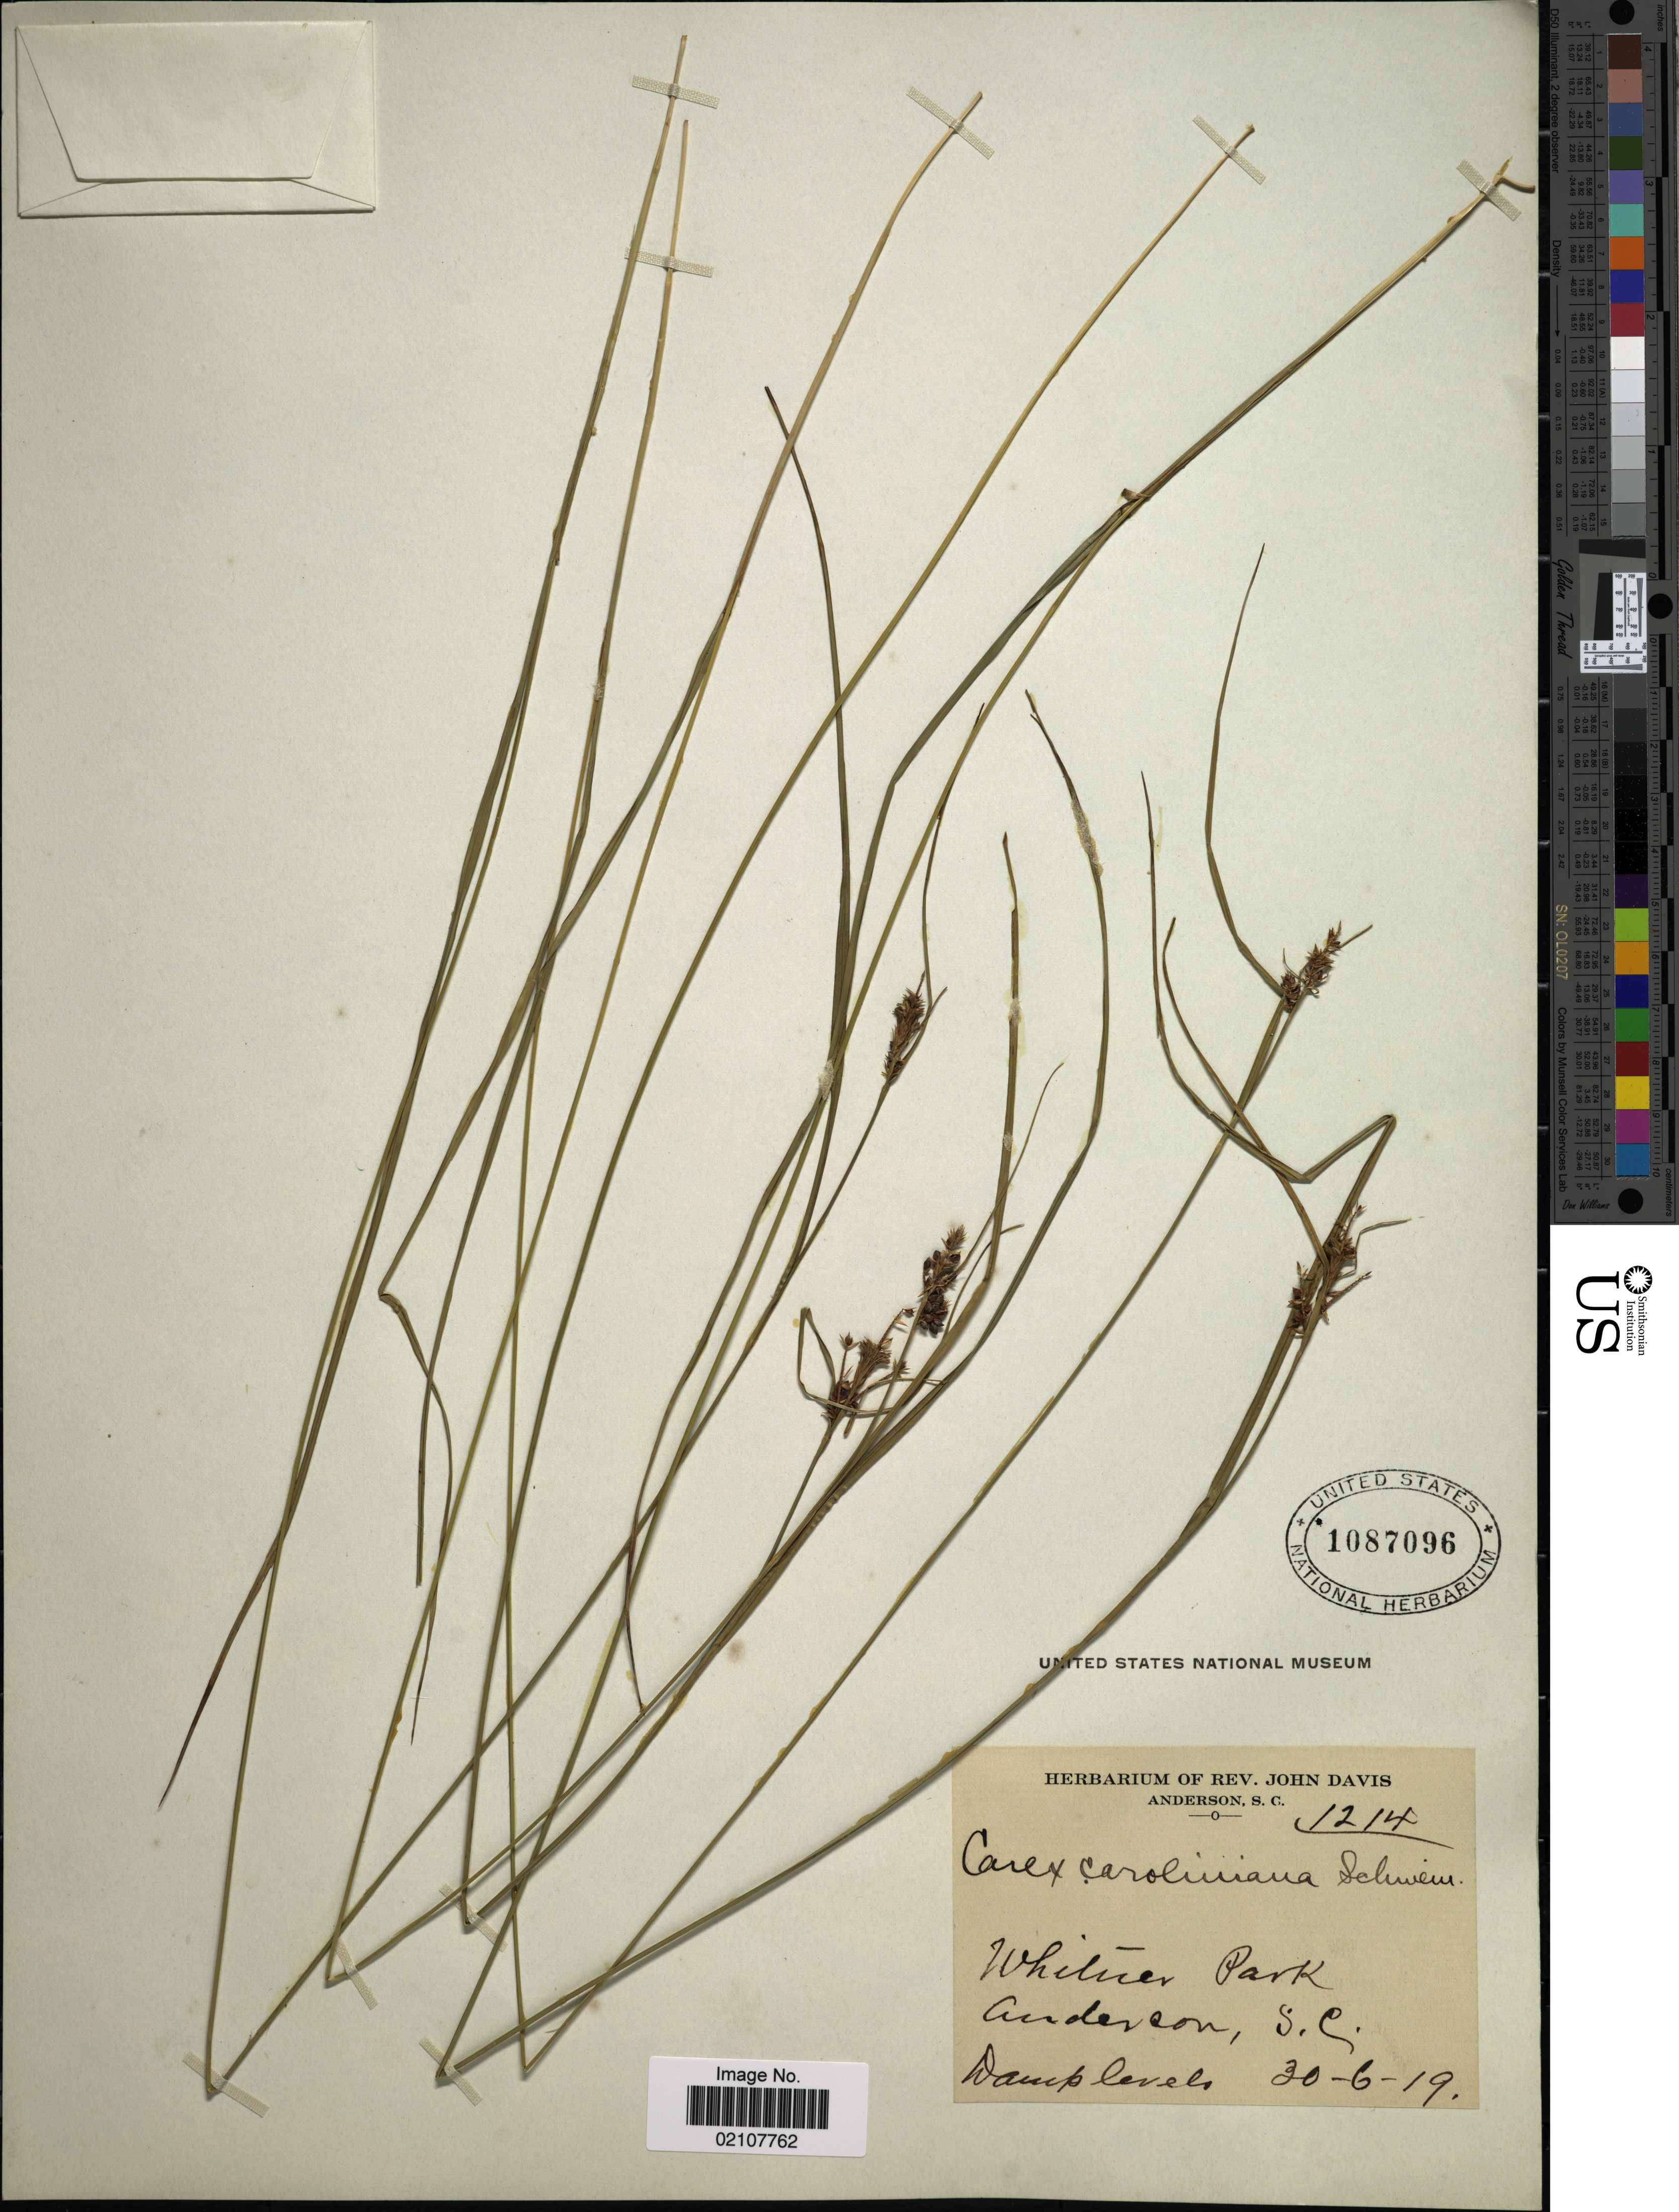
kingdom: Plantae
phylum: Tracheophyta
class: Liliopsida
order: Poales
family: Cyperaceae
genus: Carex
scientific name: Carex caroliniana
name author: Schwein.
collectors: ex herb. Rev. John Davis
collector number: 1214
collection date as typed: Transcribed d/m/y: 30/6/19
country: United States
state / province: South Carolina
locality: Whitner Park, Anderson, S.C.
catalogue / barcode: US 1087096